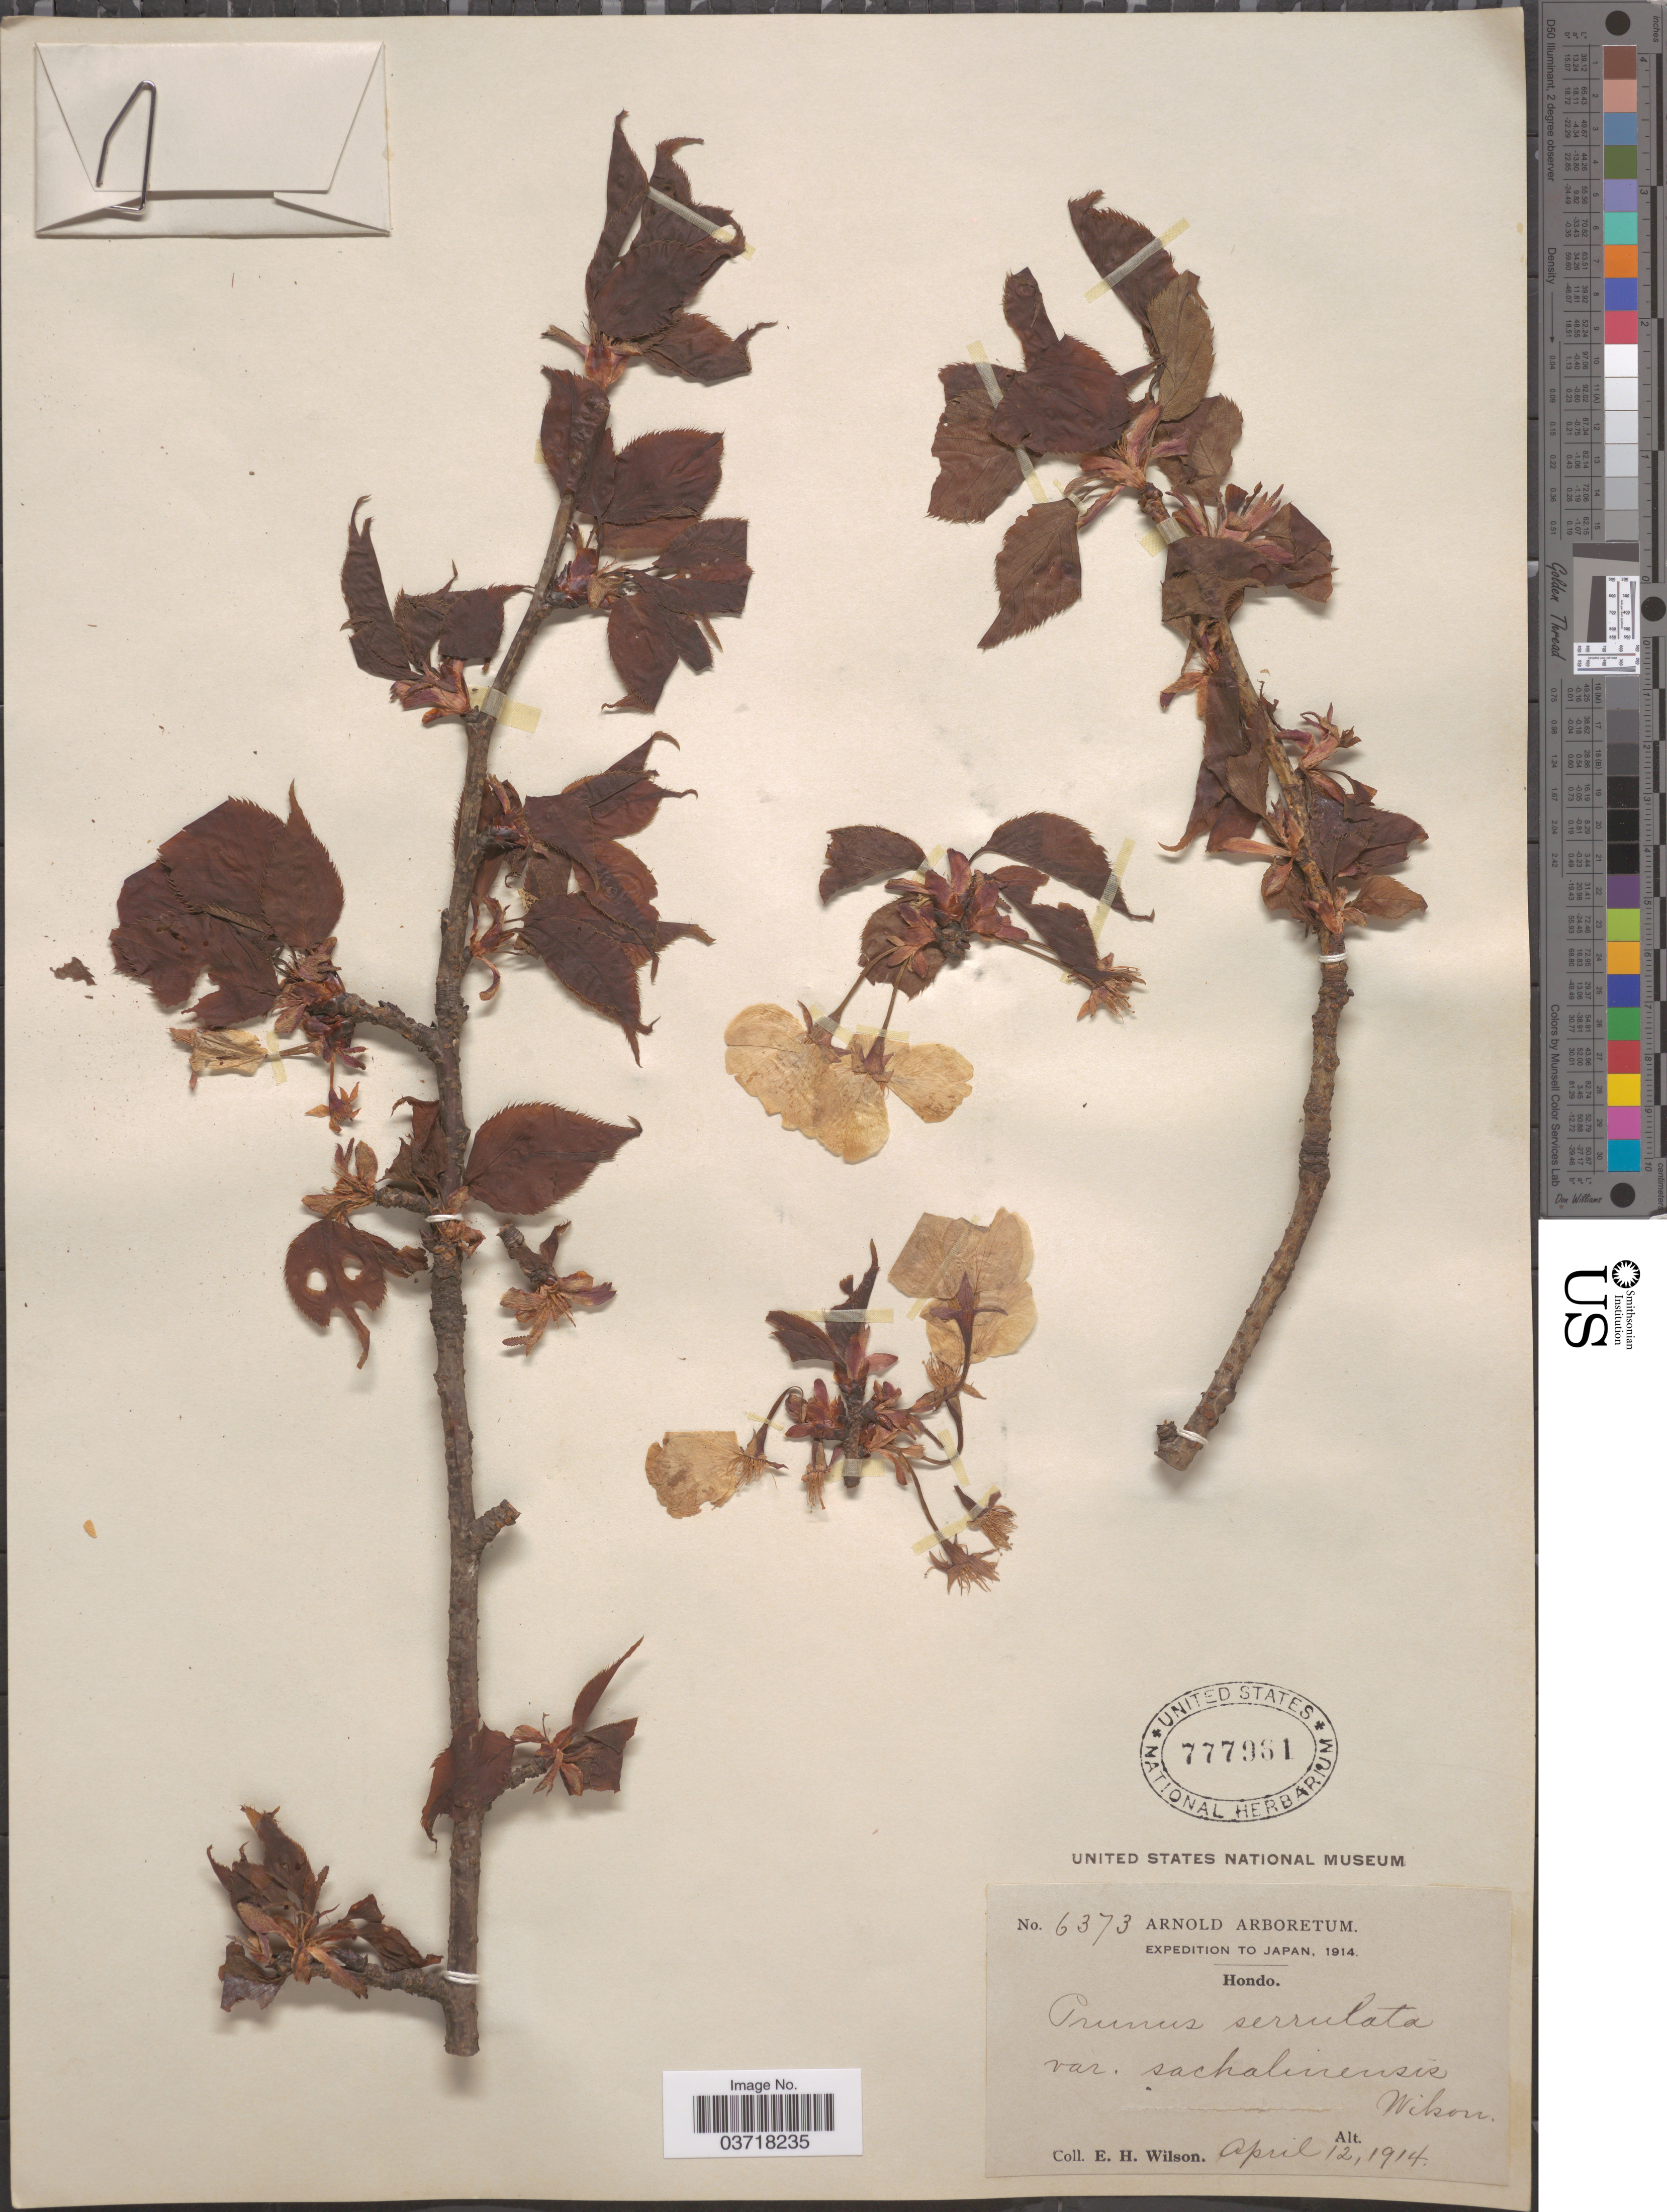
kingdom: Plantae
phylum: Tracheophyta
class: Magnoliopsida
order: Rosales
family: Rosaceae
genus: Prunus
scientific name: Prunus serrulata var. sachalinensis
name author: (F. Schmidt) Makino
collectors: E. Wilson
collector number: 6373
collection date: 1914-04-12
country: Japan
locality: Hondo.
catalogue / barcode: US 777961